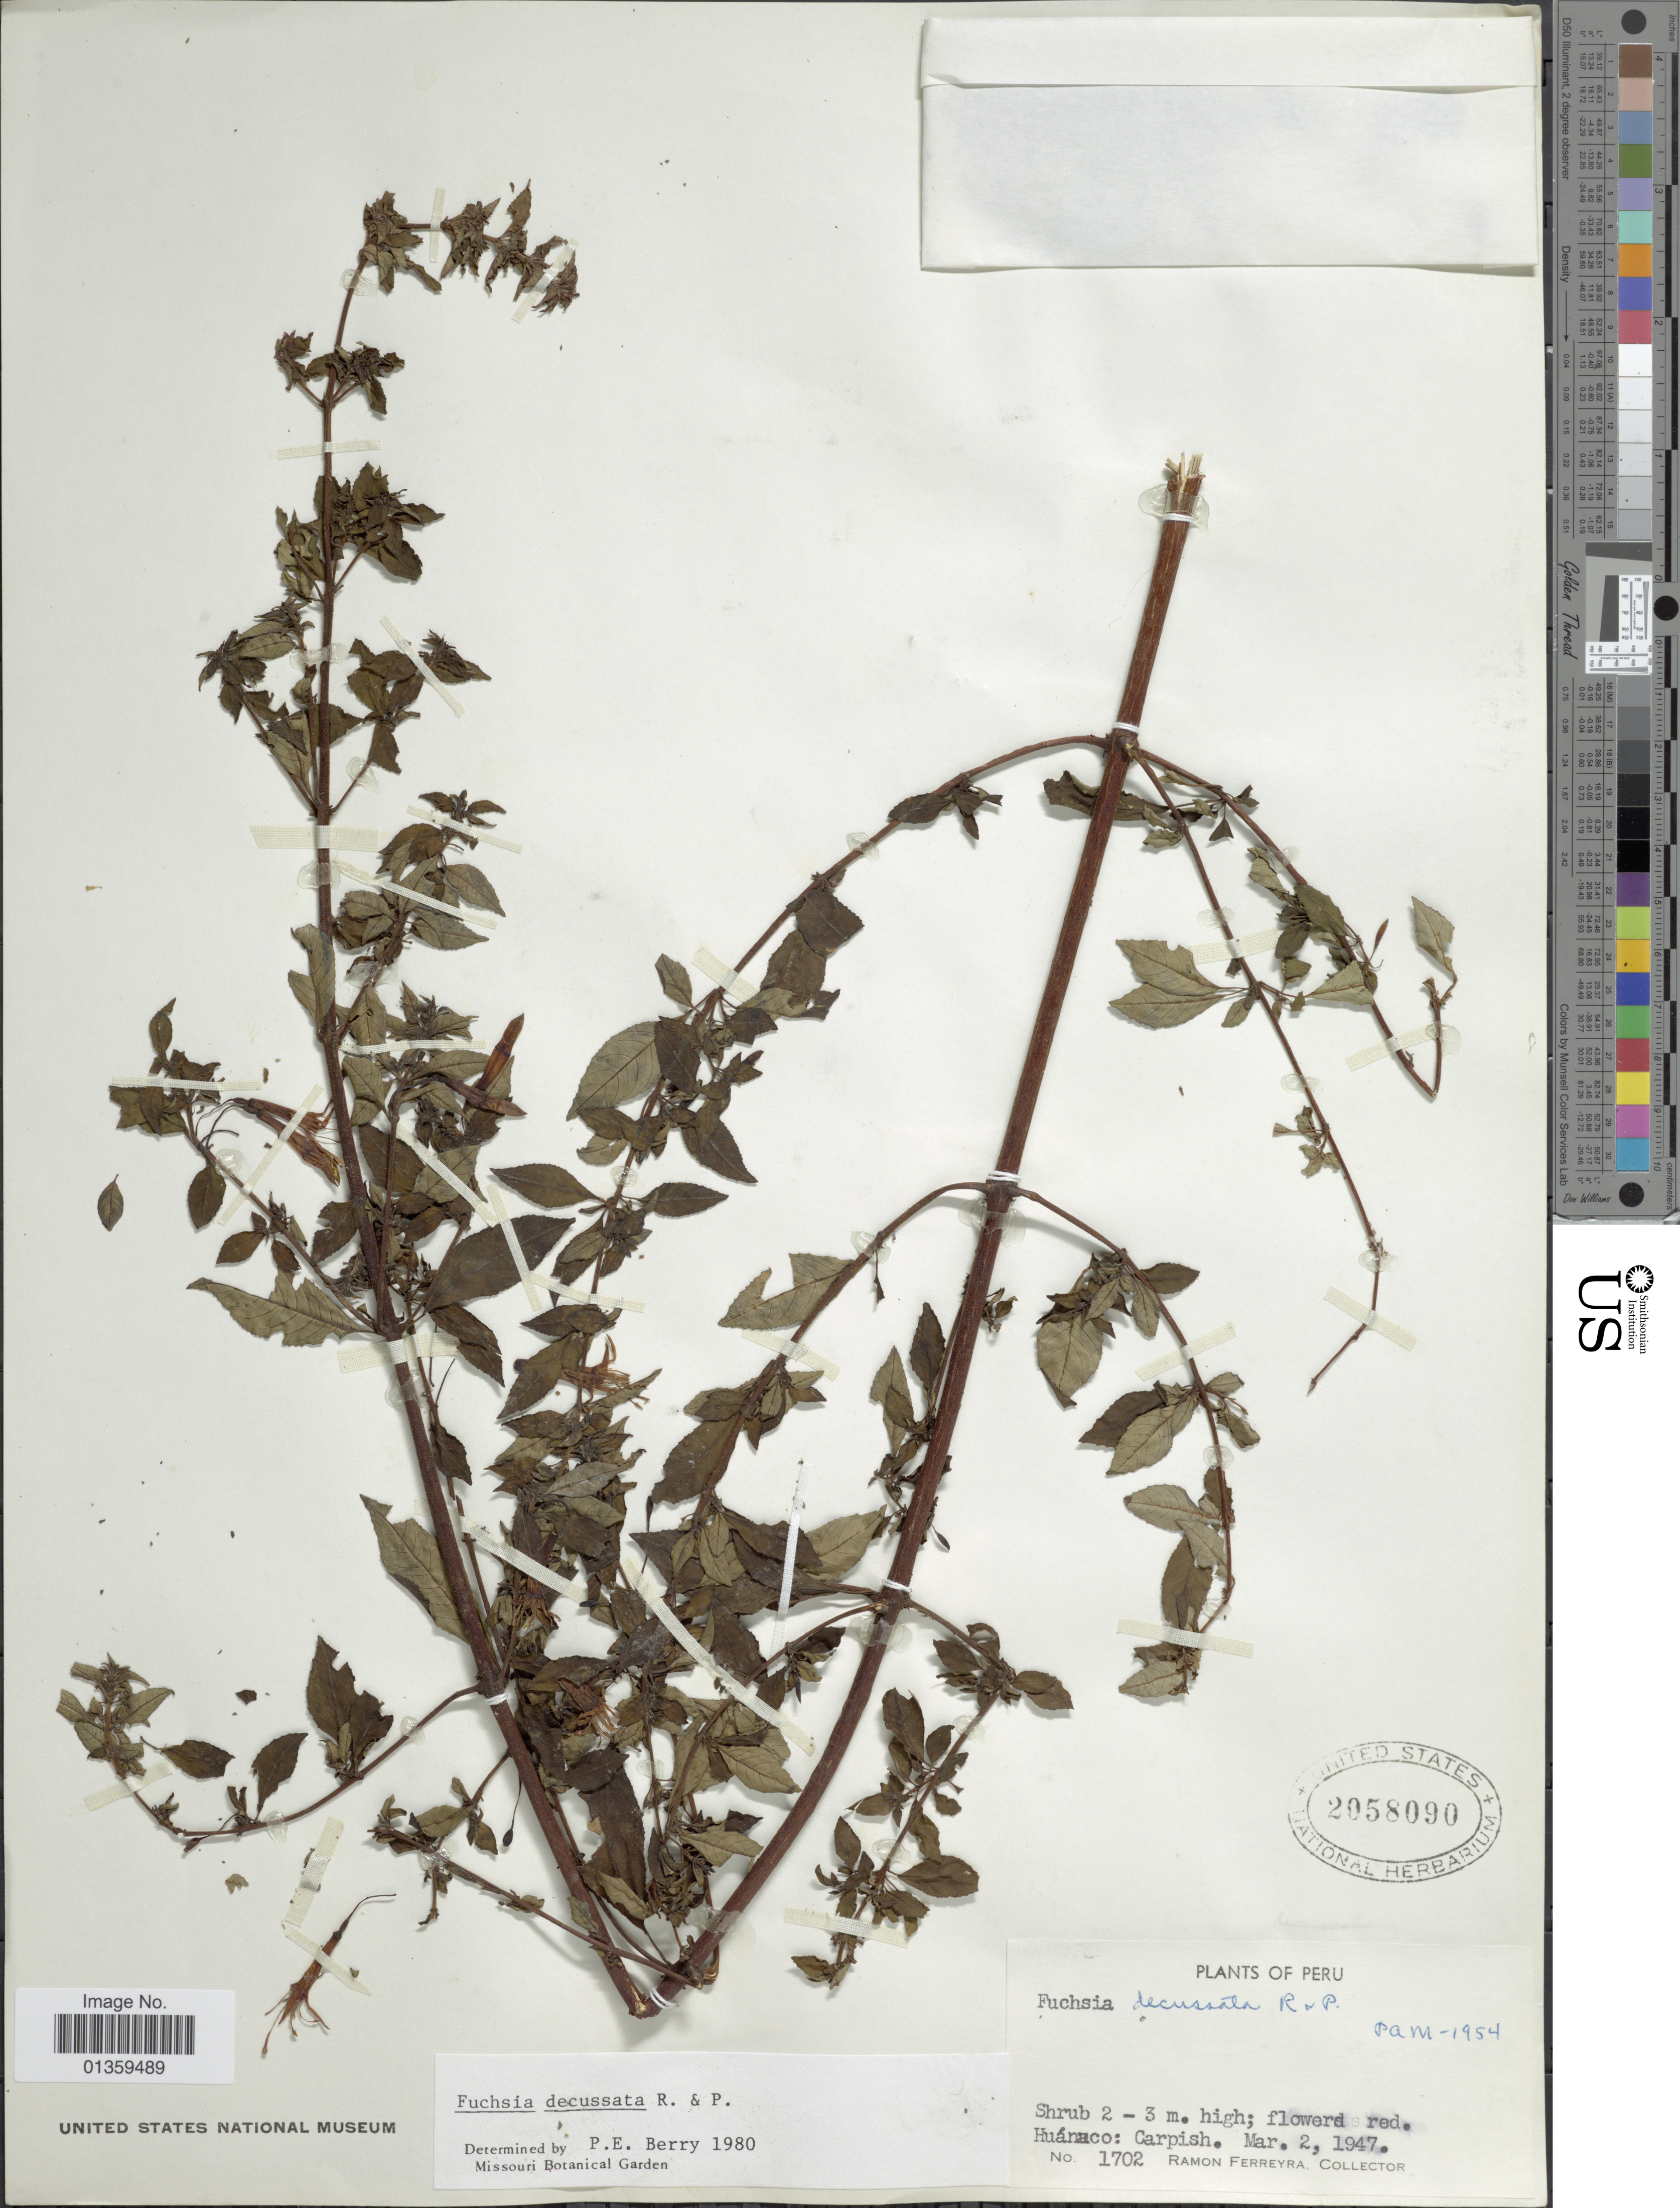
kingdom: Plantae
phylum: Tracheophyta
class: Magnoliopsida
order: Myrtales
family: Onagraceae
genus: Fuchsia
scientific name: Fuchsia decussata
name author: Ruiz & Pav.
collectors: R. A. Ferreyra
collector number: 1702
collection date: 1947-03-02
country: Peru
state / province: Huánuco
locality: Carpish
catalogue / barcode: US 2058090